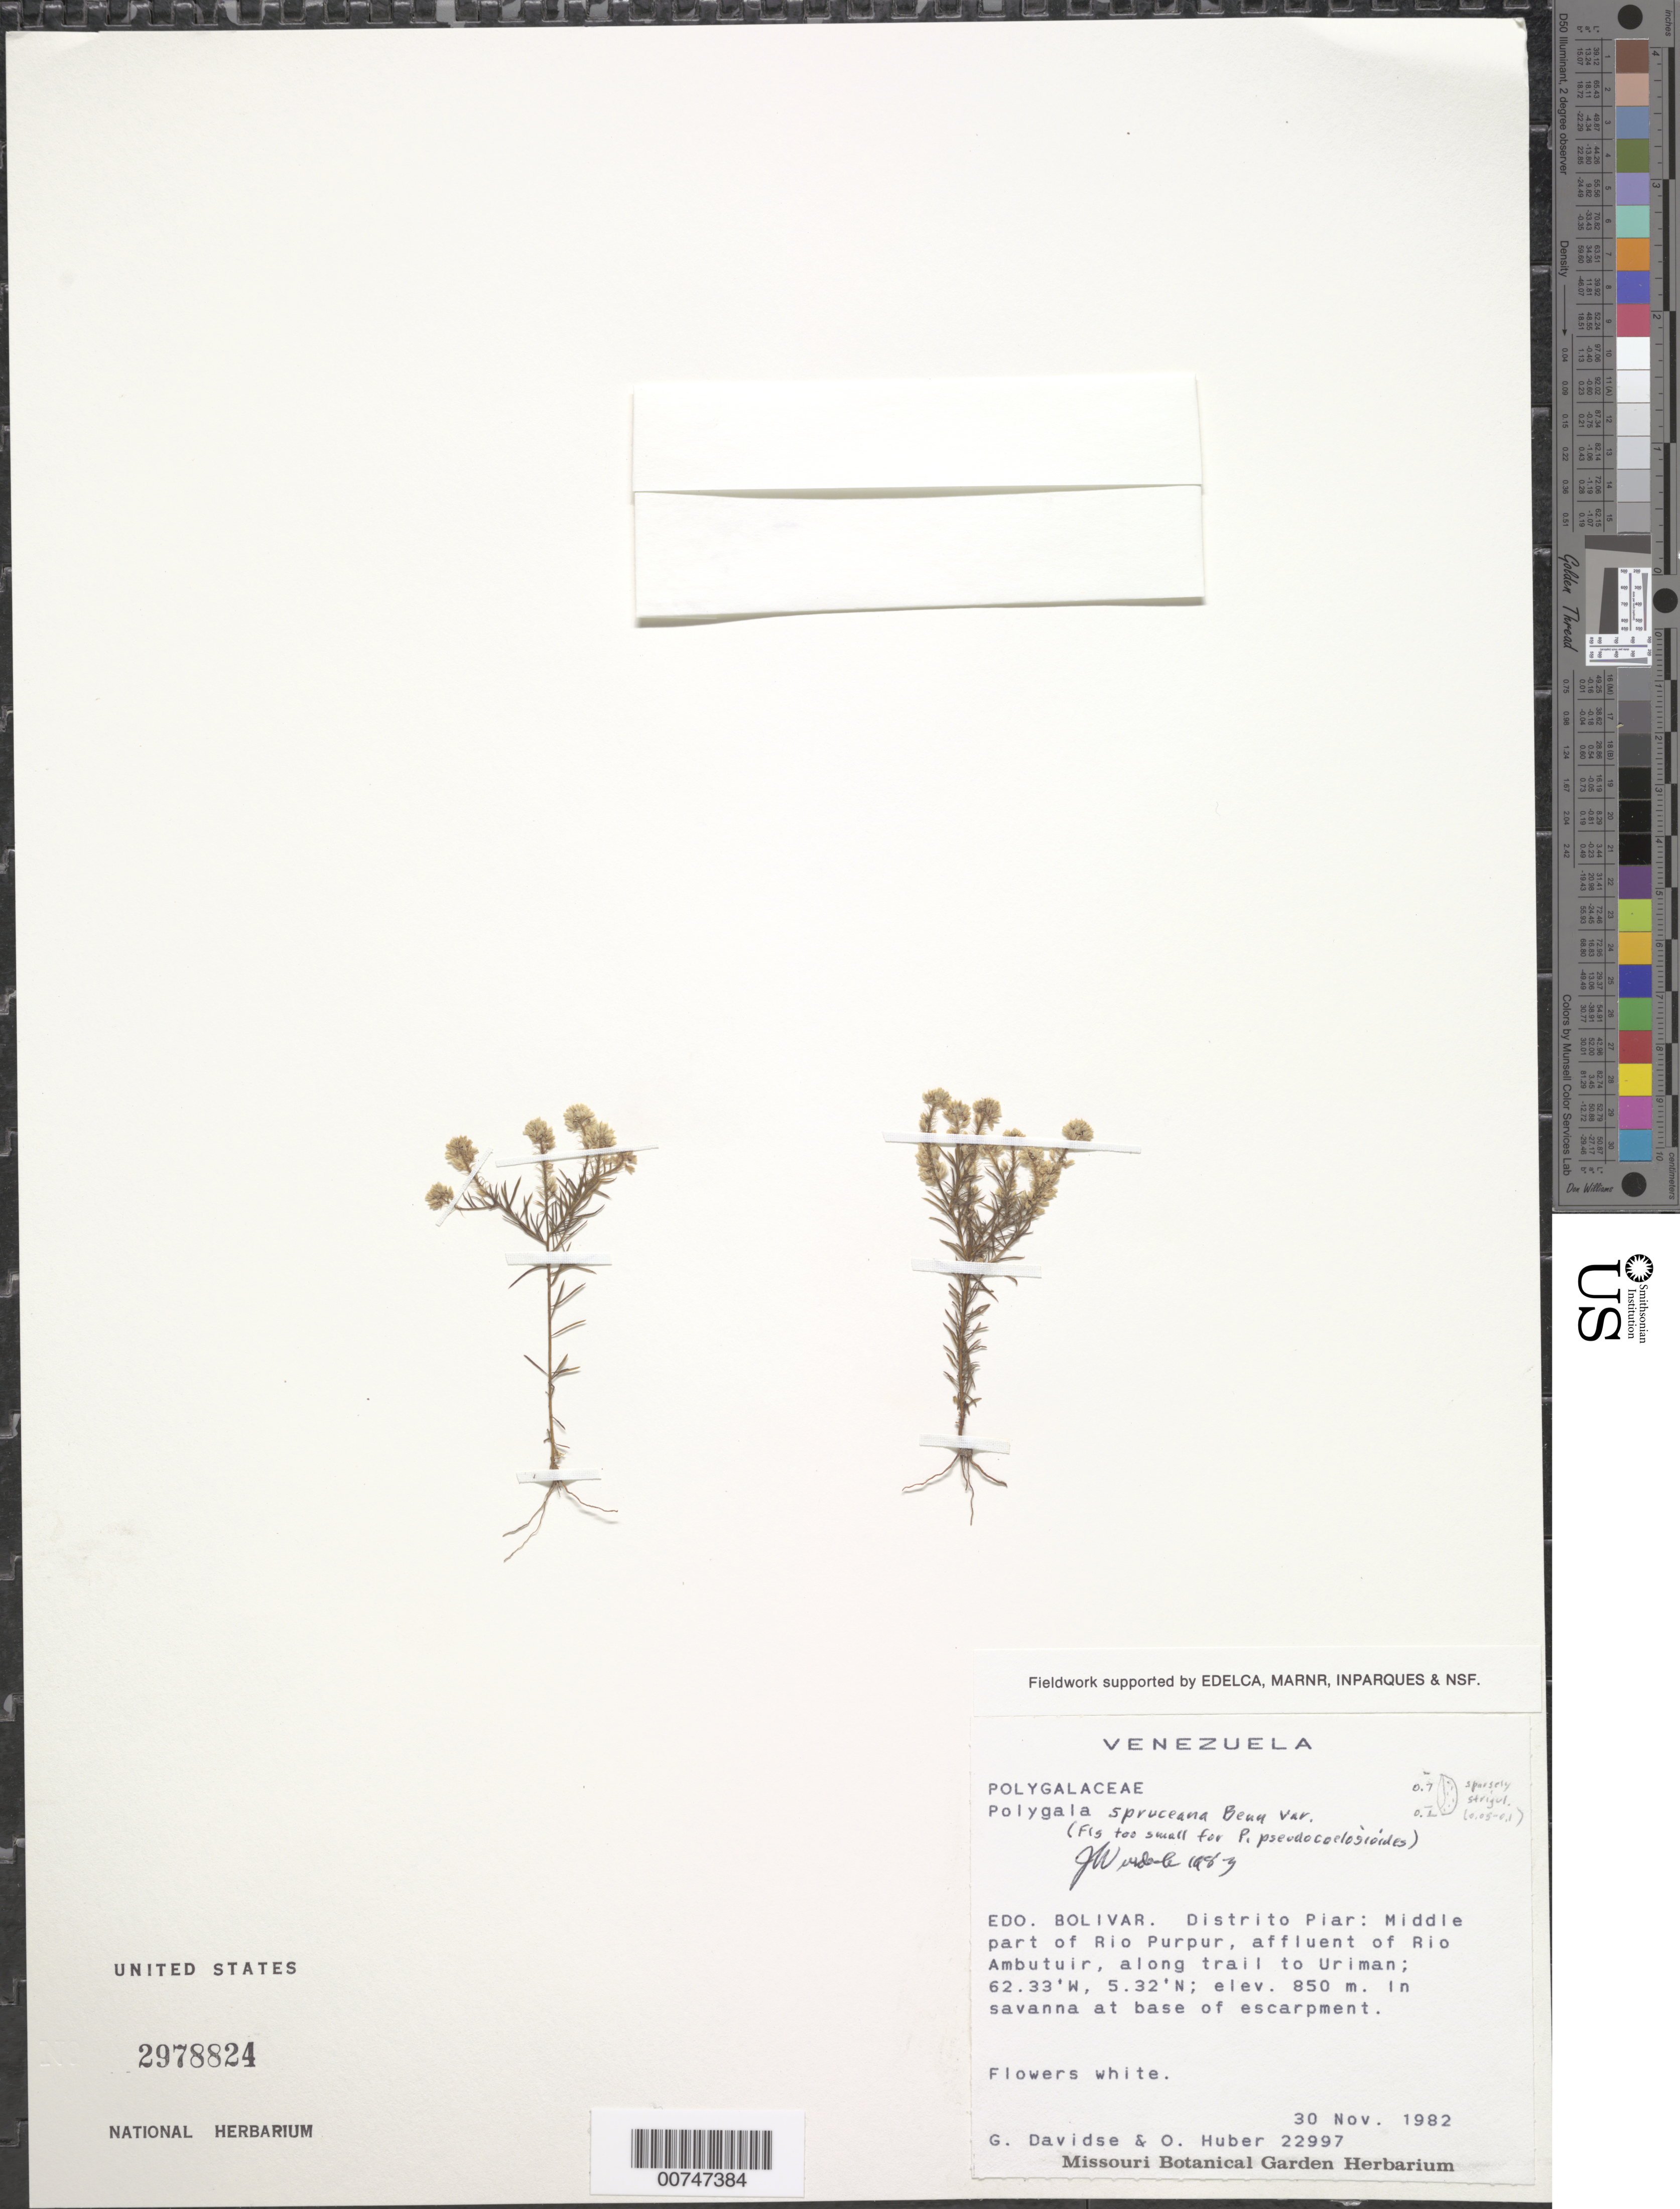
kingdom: Plantae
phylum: Tracheophyta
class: Magnoliopsida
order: Fabales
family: Polygalaceae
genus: Polygala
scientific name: Polygala spruceana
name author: A.W. Benn.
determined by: Wurdack, John J., (US), US (UNITED STATES)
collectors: G. Davidse & O. Huber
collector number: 22997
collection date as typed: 30-Nov-82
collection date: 1982-11-30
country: Venezuela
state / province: Bolívar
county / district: Piar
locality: Río Purpur, affluent of Río Ambutuir, along trail to Uriman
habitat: Savanna at base of escarpment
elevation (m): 850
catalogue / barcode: US 2978824